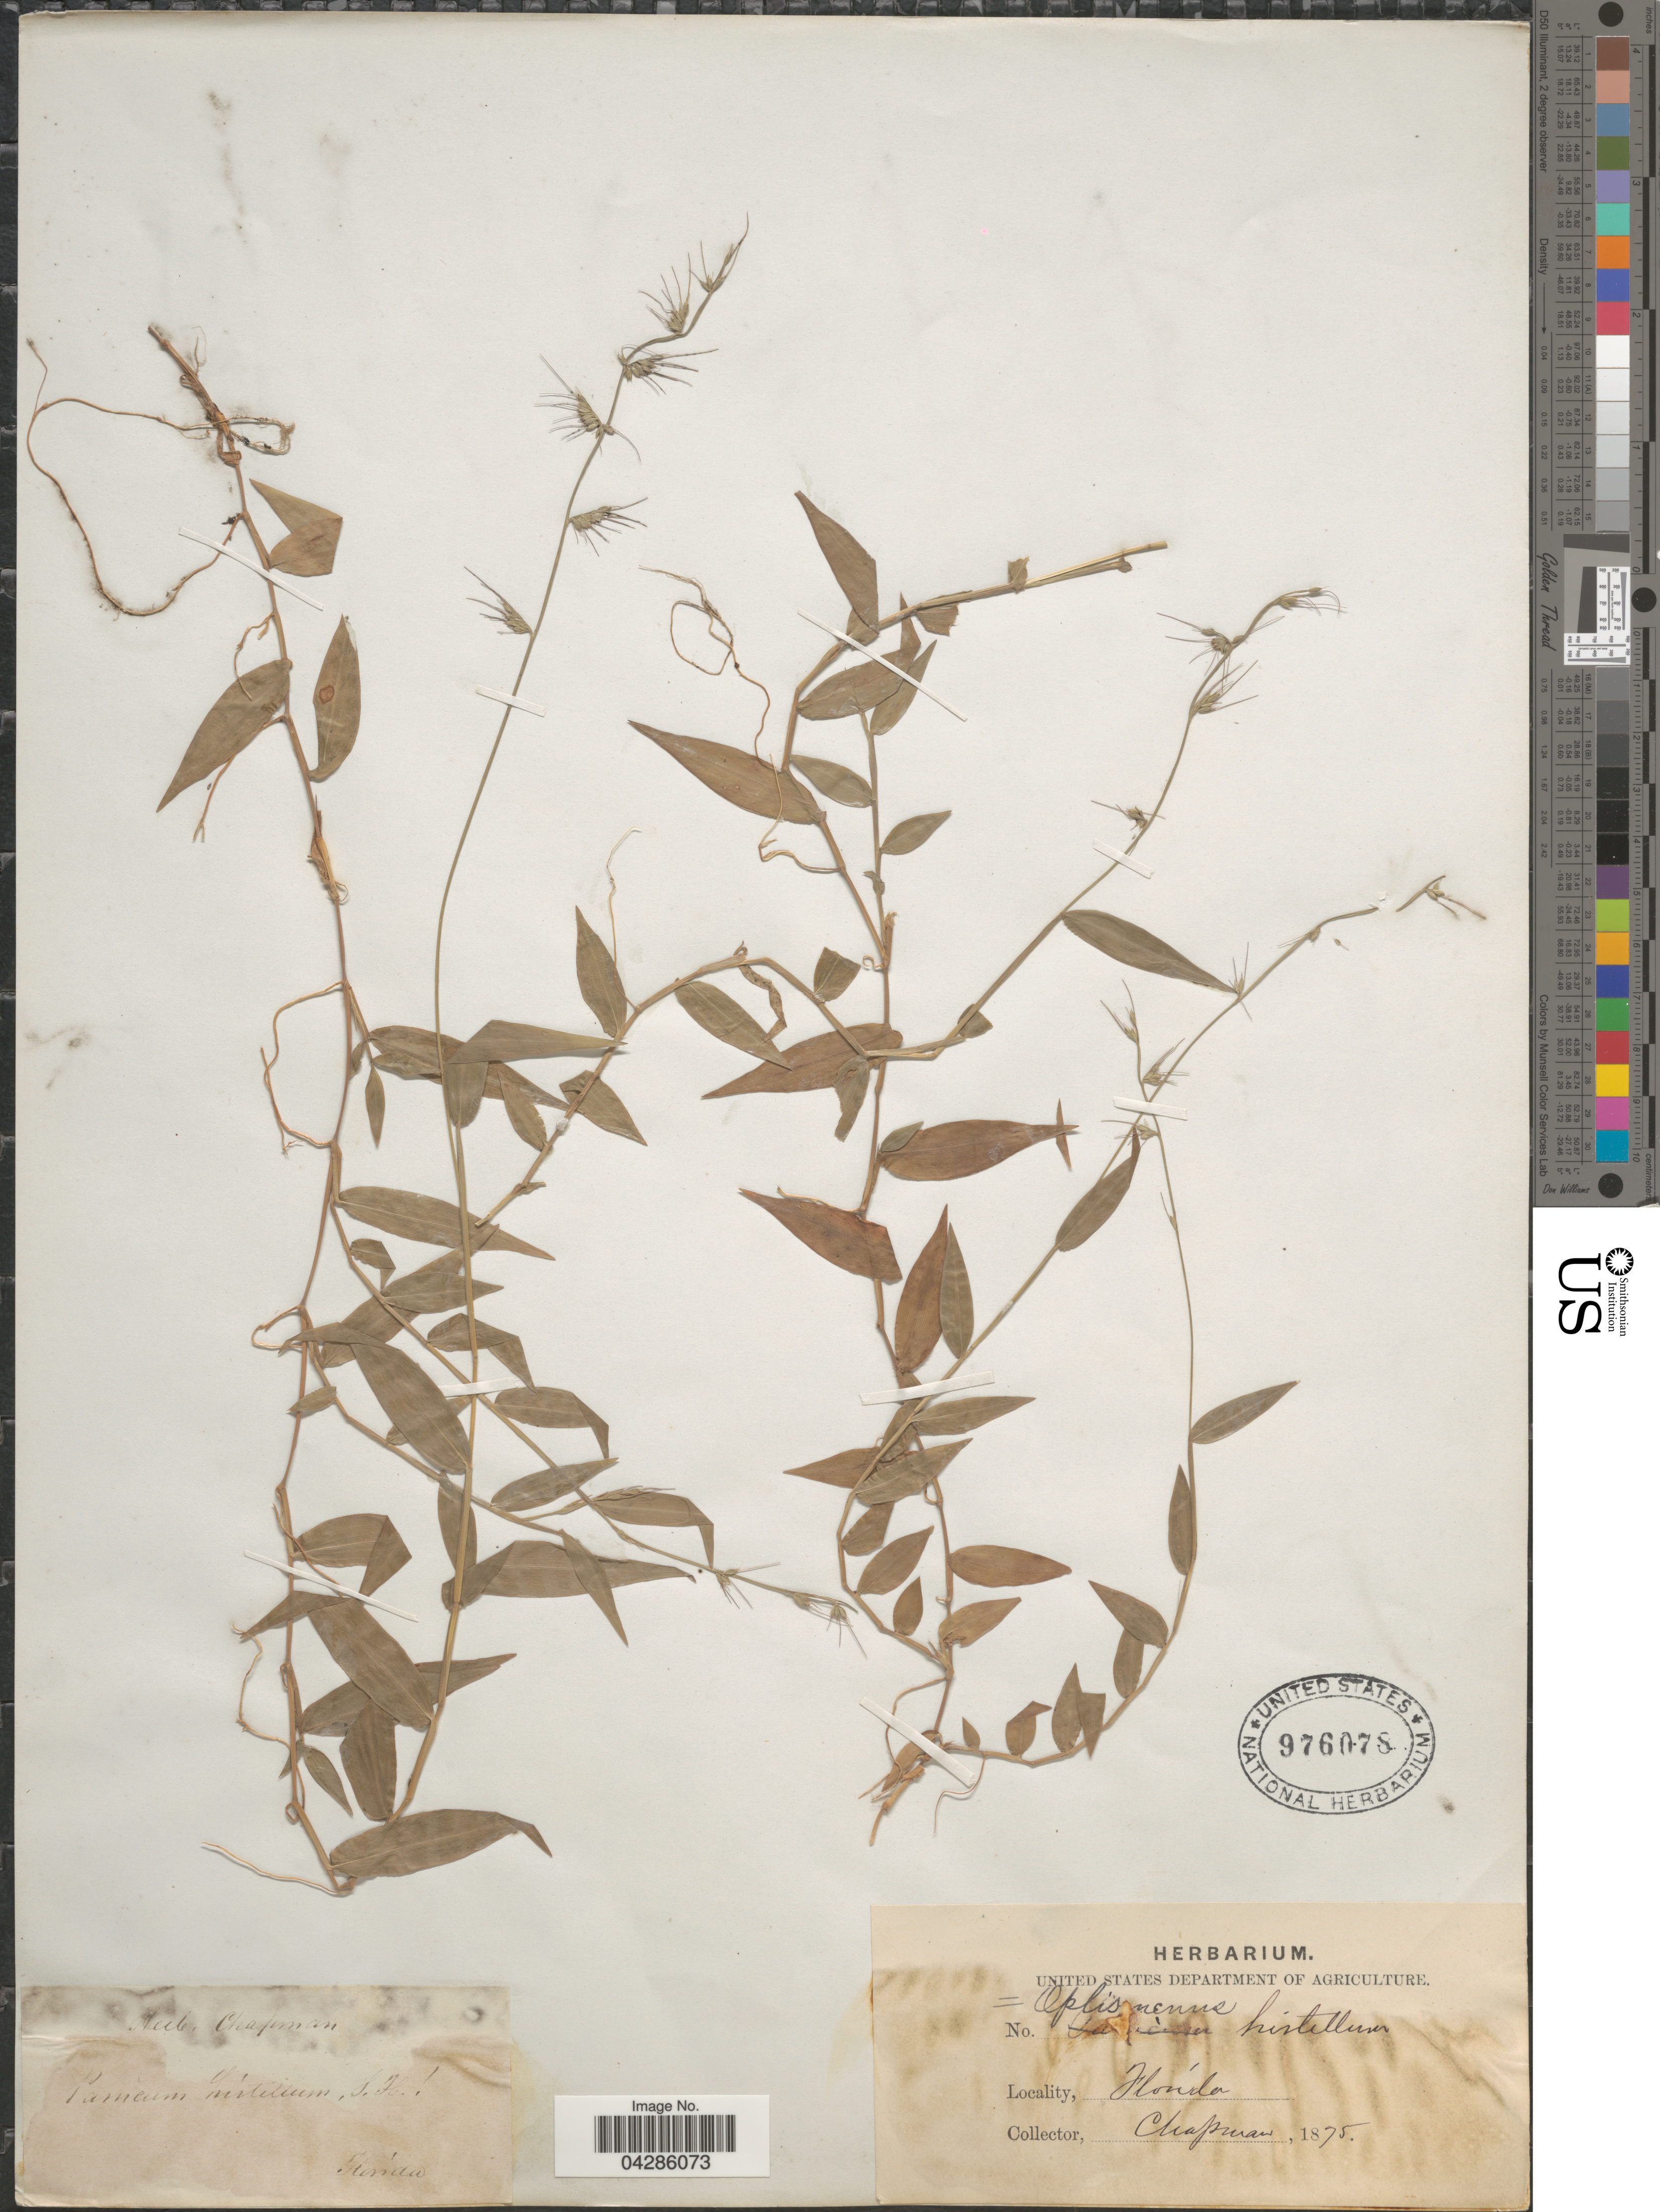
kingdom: Plantae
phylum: Tracheophyta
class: Liliopsida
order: Poales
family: Poaceae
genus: Oplismenus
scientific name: Oplismenus hirtellus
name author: (L.) P. Beauv.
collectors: ex herb. Chapman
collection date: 1875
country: United States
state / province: Florida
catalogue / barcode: US 976078